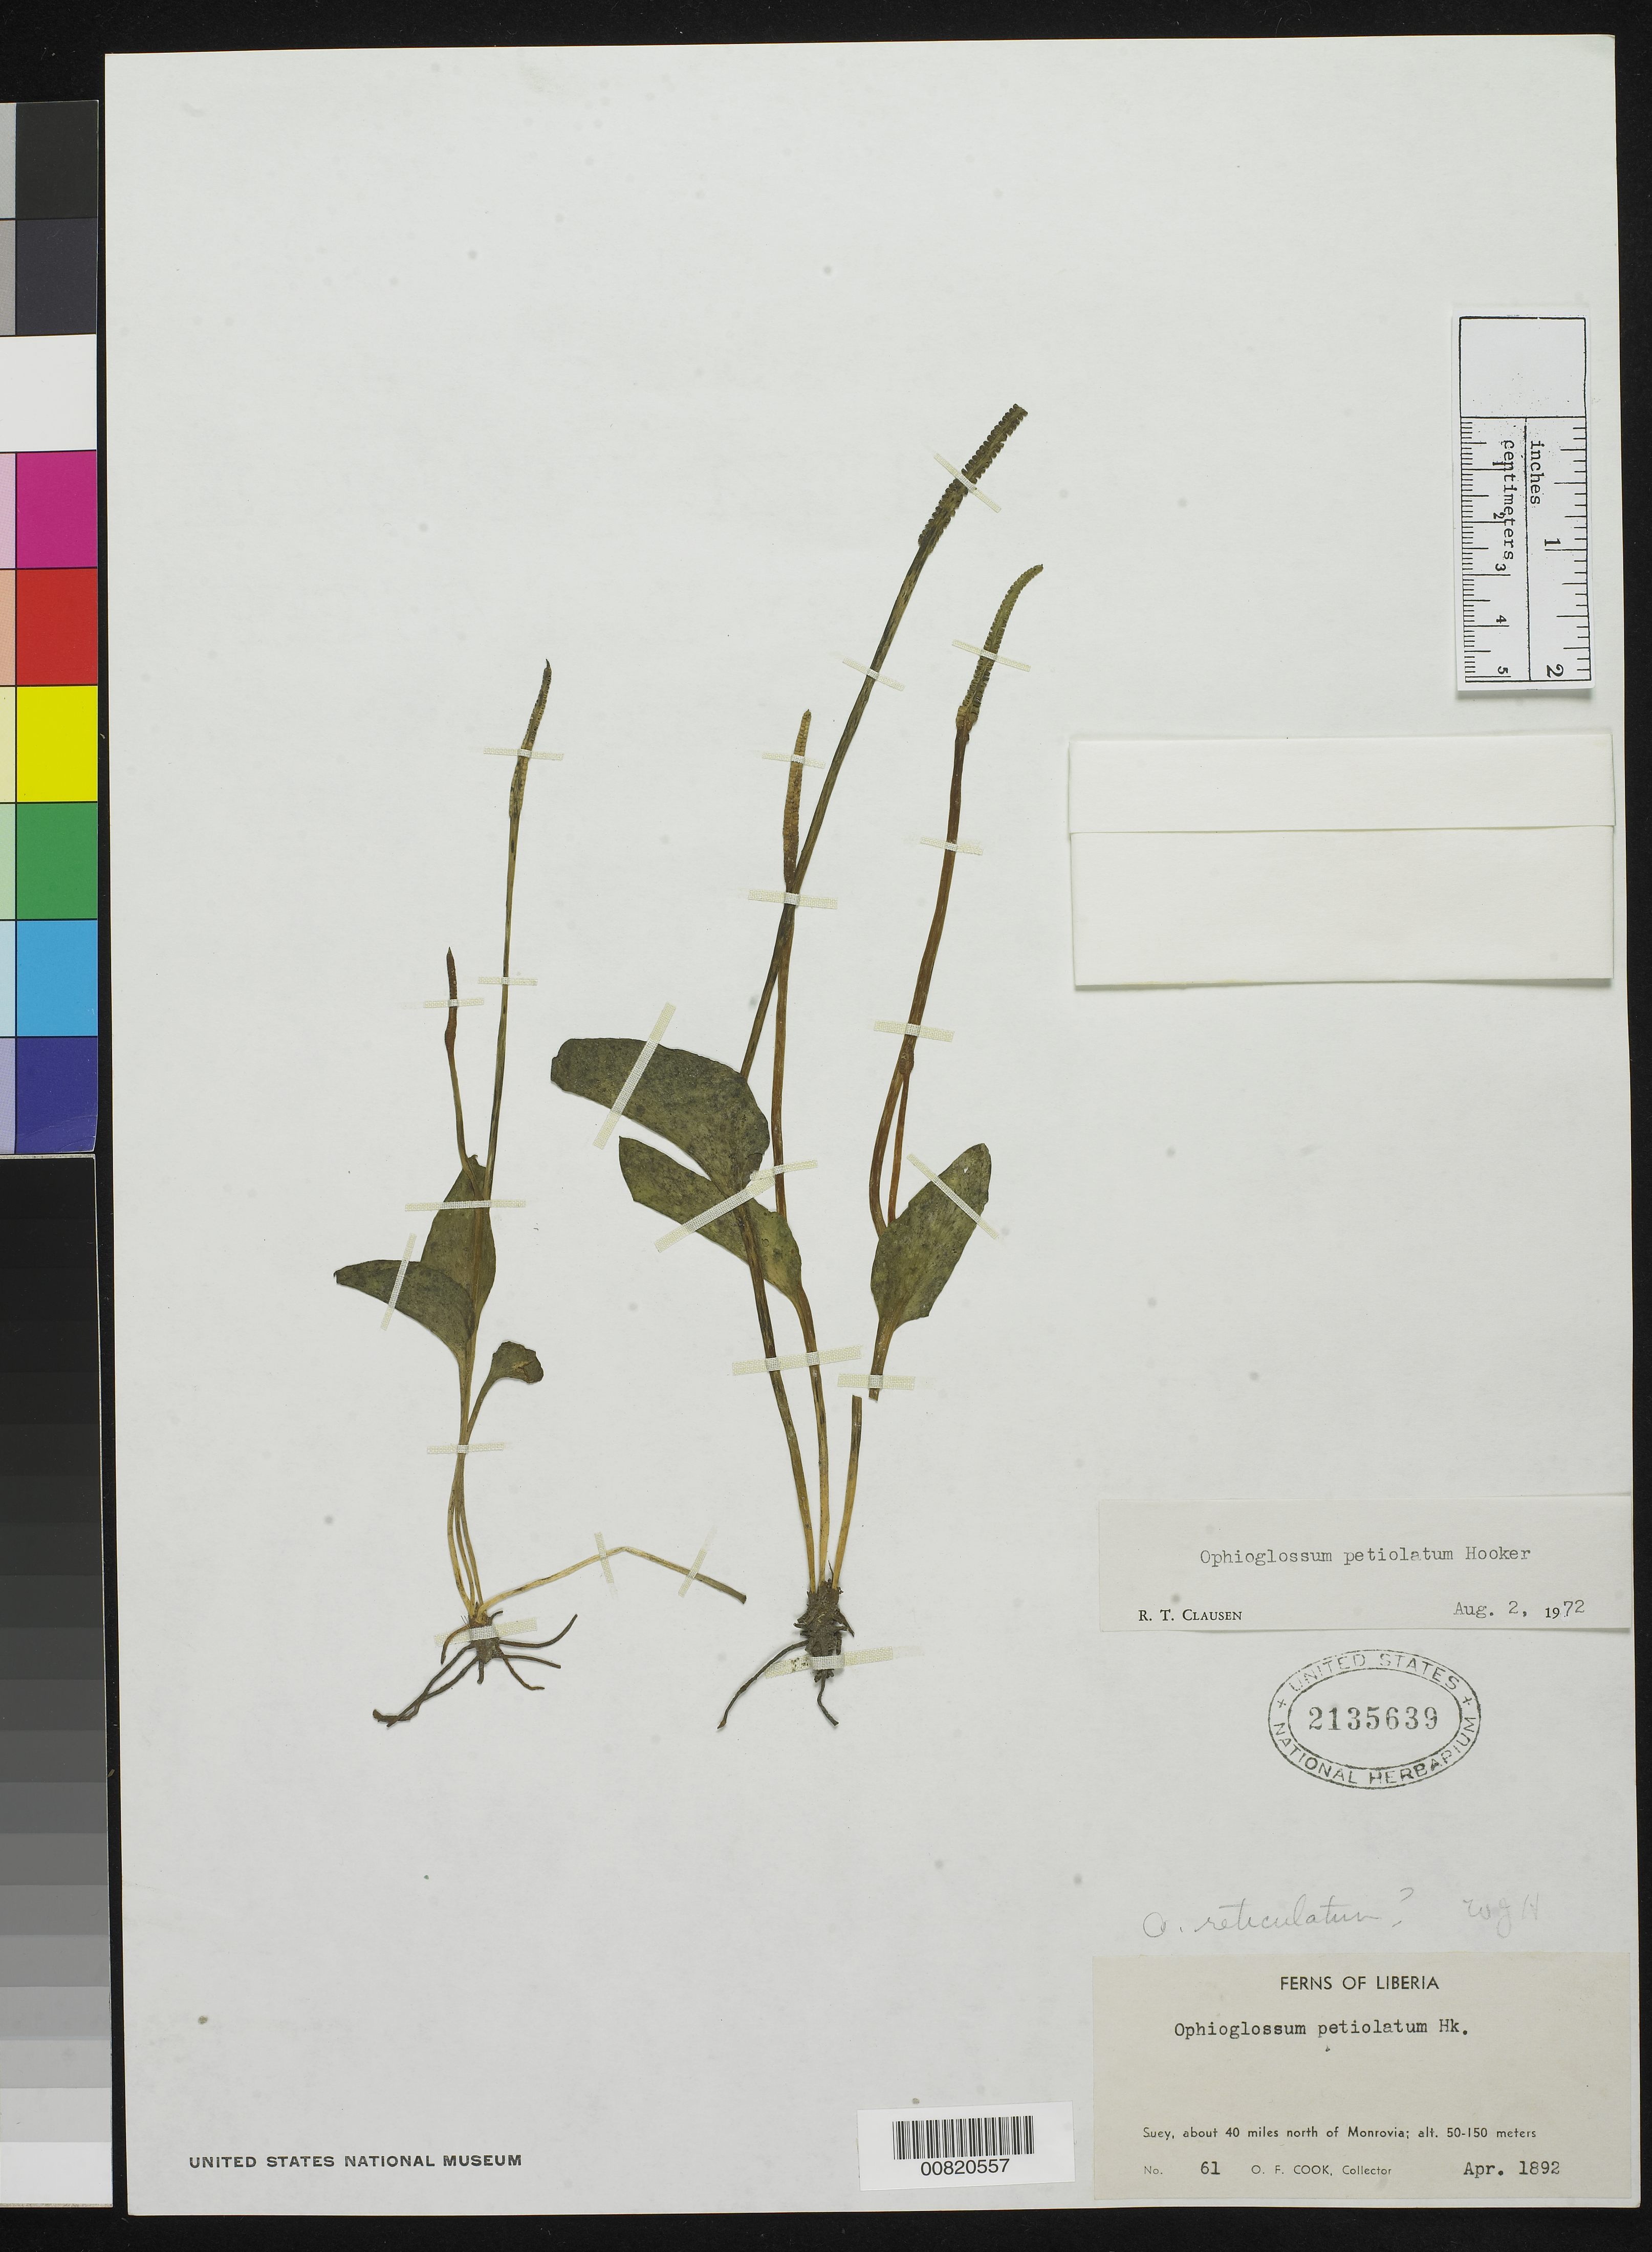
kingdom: Plantae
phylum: Tracheophyta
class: Polypodiopsida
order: Ophioglossales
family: Ophioglossaceae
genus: Ophioglossum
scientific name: Ophioglossum petiolatum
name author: Hook.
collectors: O. F. Cook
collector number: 61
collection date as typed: Apr 1982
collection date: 1982-04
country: Liberia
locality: Suey, about 40 miles N of Monrovia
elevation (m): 50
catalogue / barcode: US 2135639